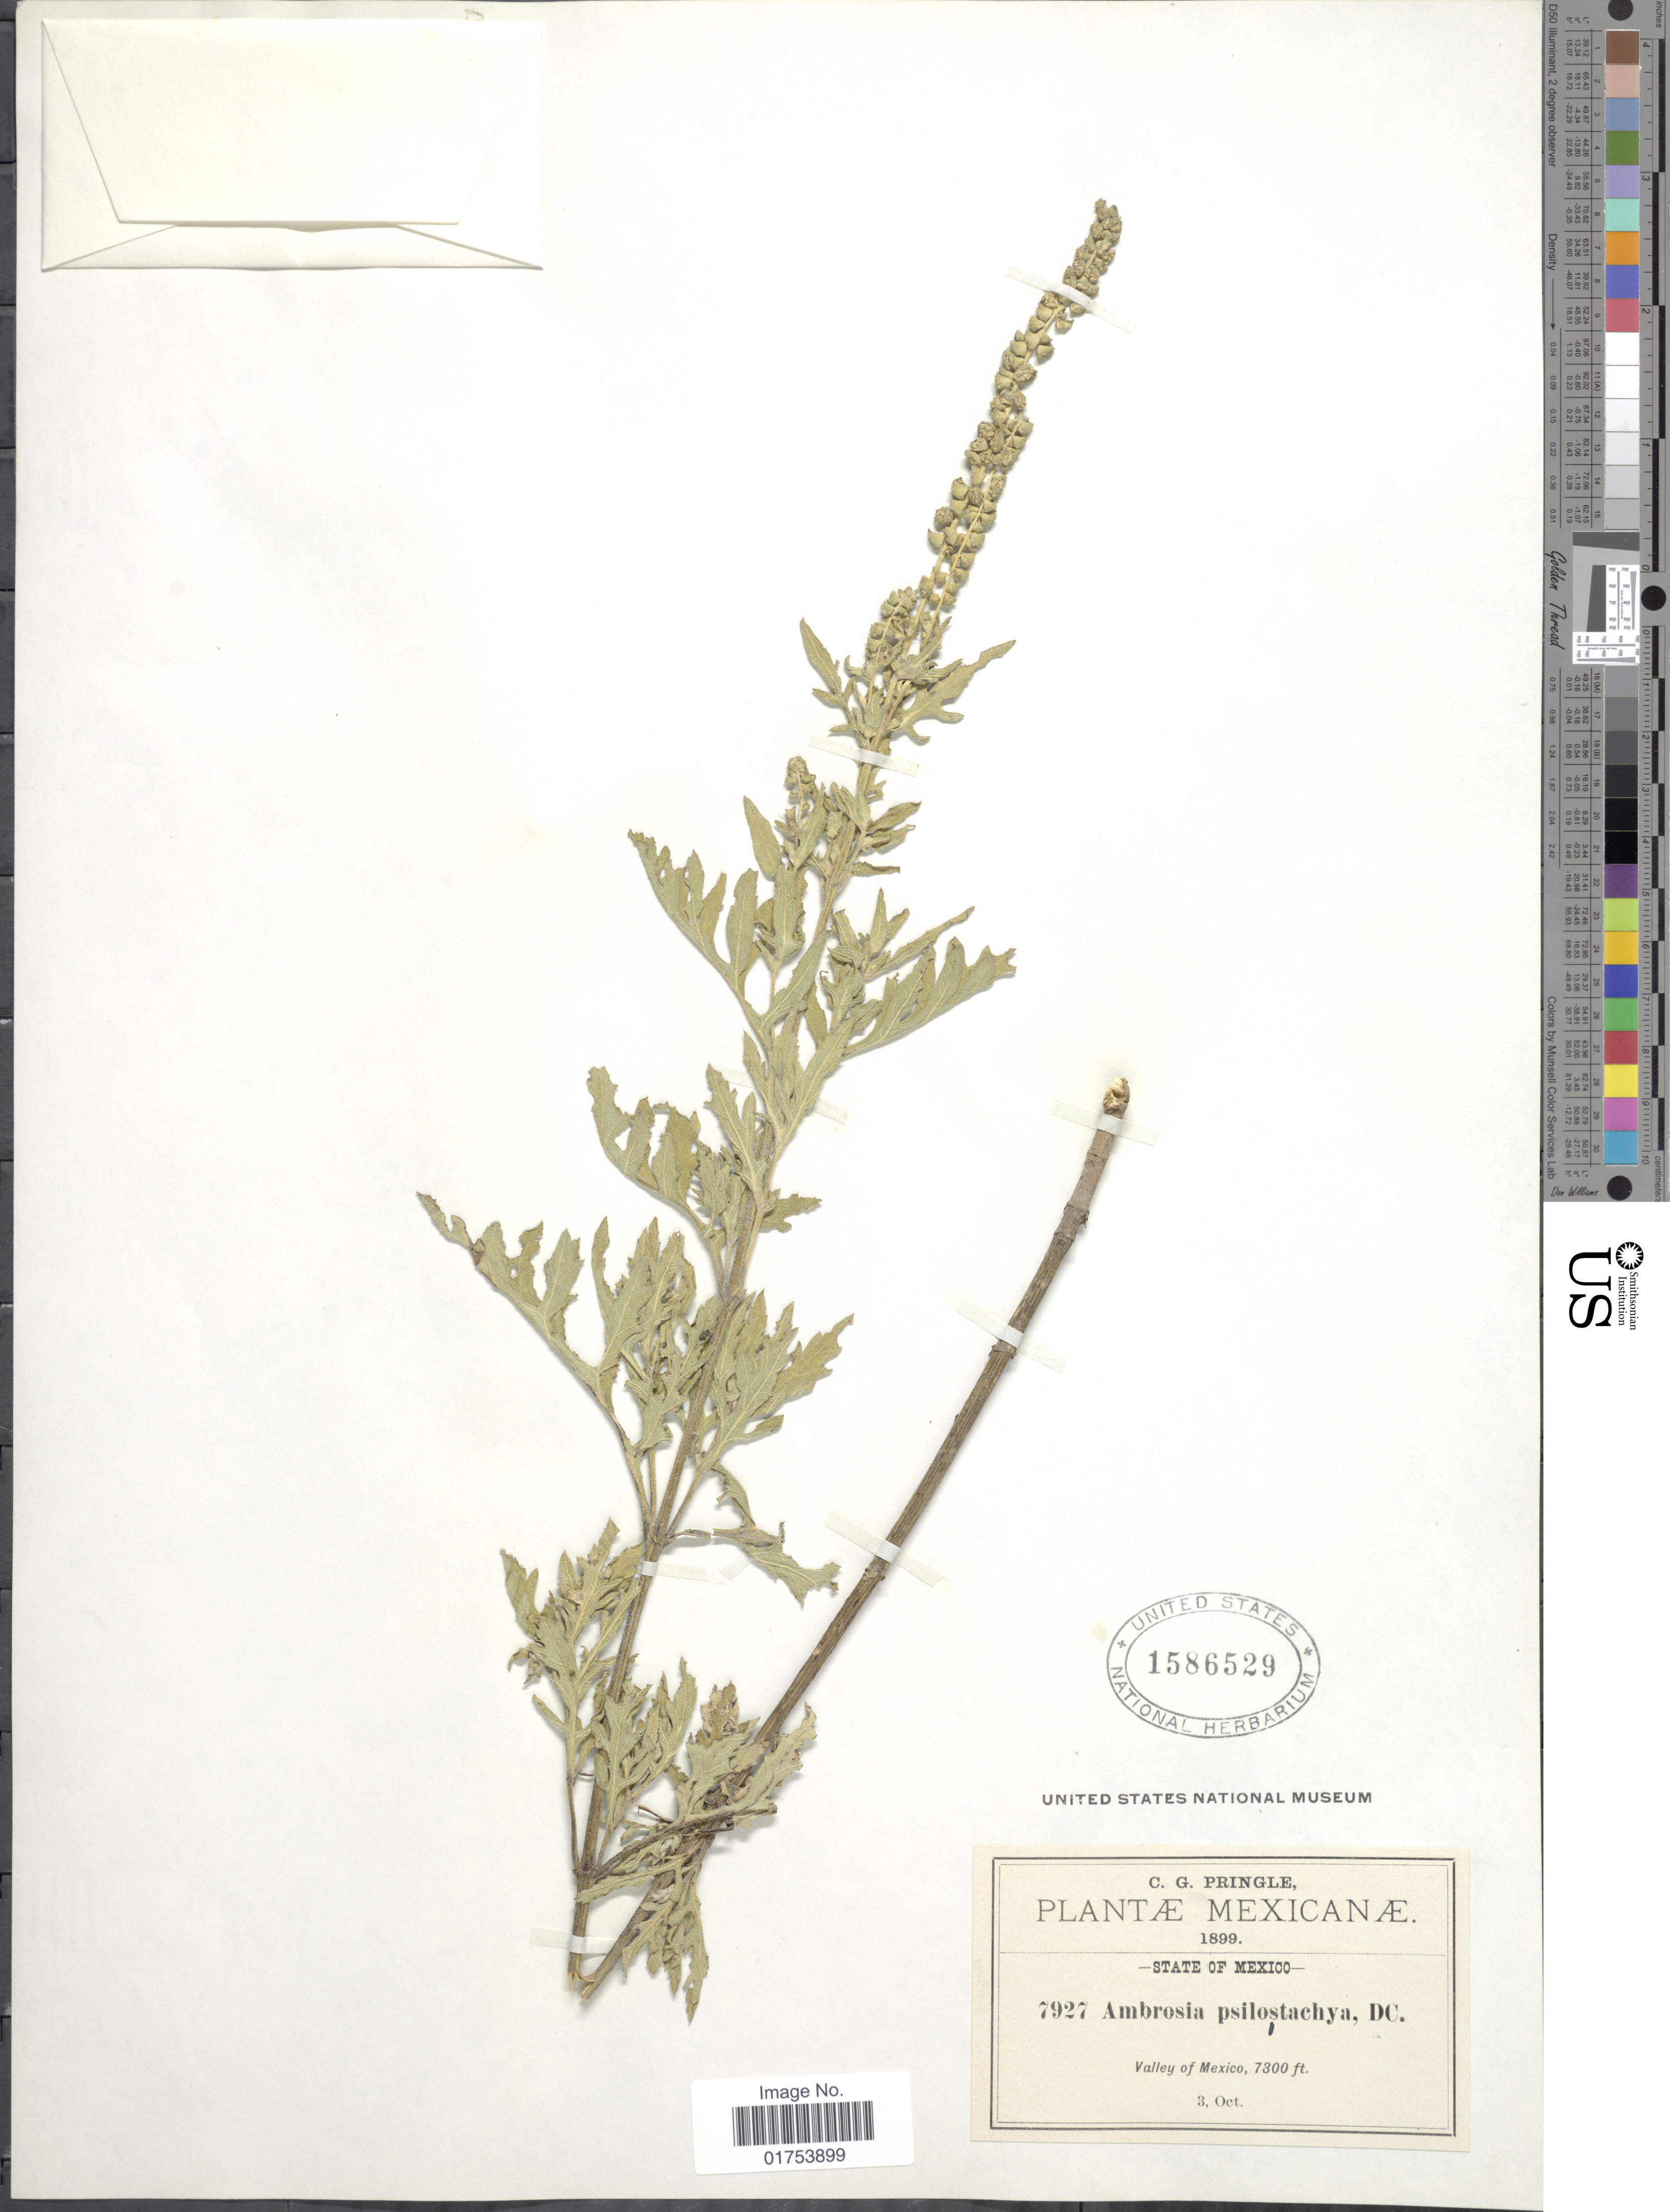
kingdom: Plantae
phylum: Tracheophyta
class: Magnoliopsida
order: Asterales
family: Asteraceae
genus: Ambrosia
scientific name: Ambrosia psilostachya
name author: DC.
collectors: C. G. Pringle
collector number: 7927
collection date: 1899-10-03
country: Mexico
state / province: México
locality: Valley of Mexico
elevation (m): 2225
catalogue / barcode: US 1586529